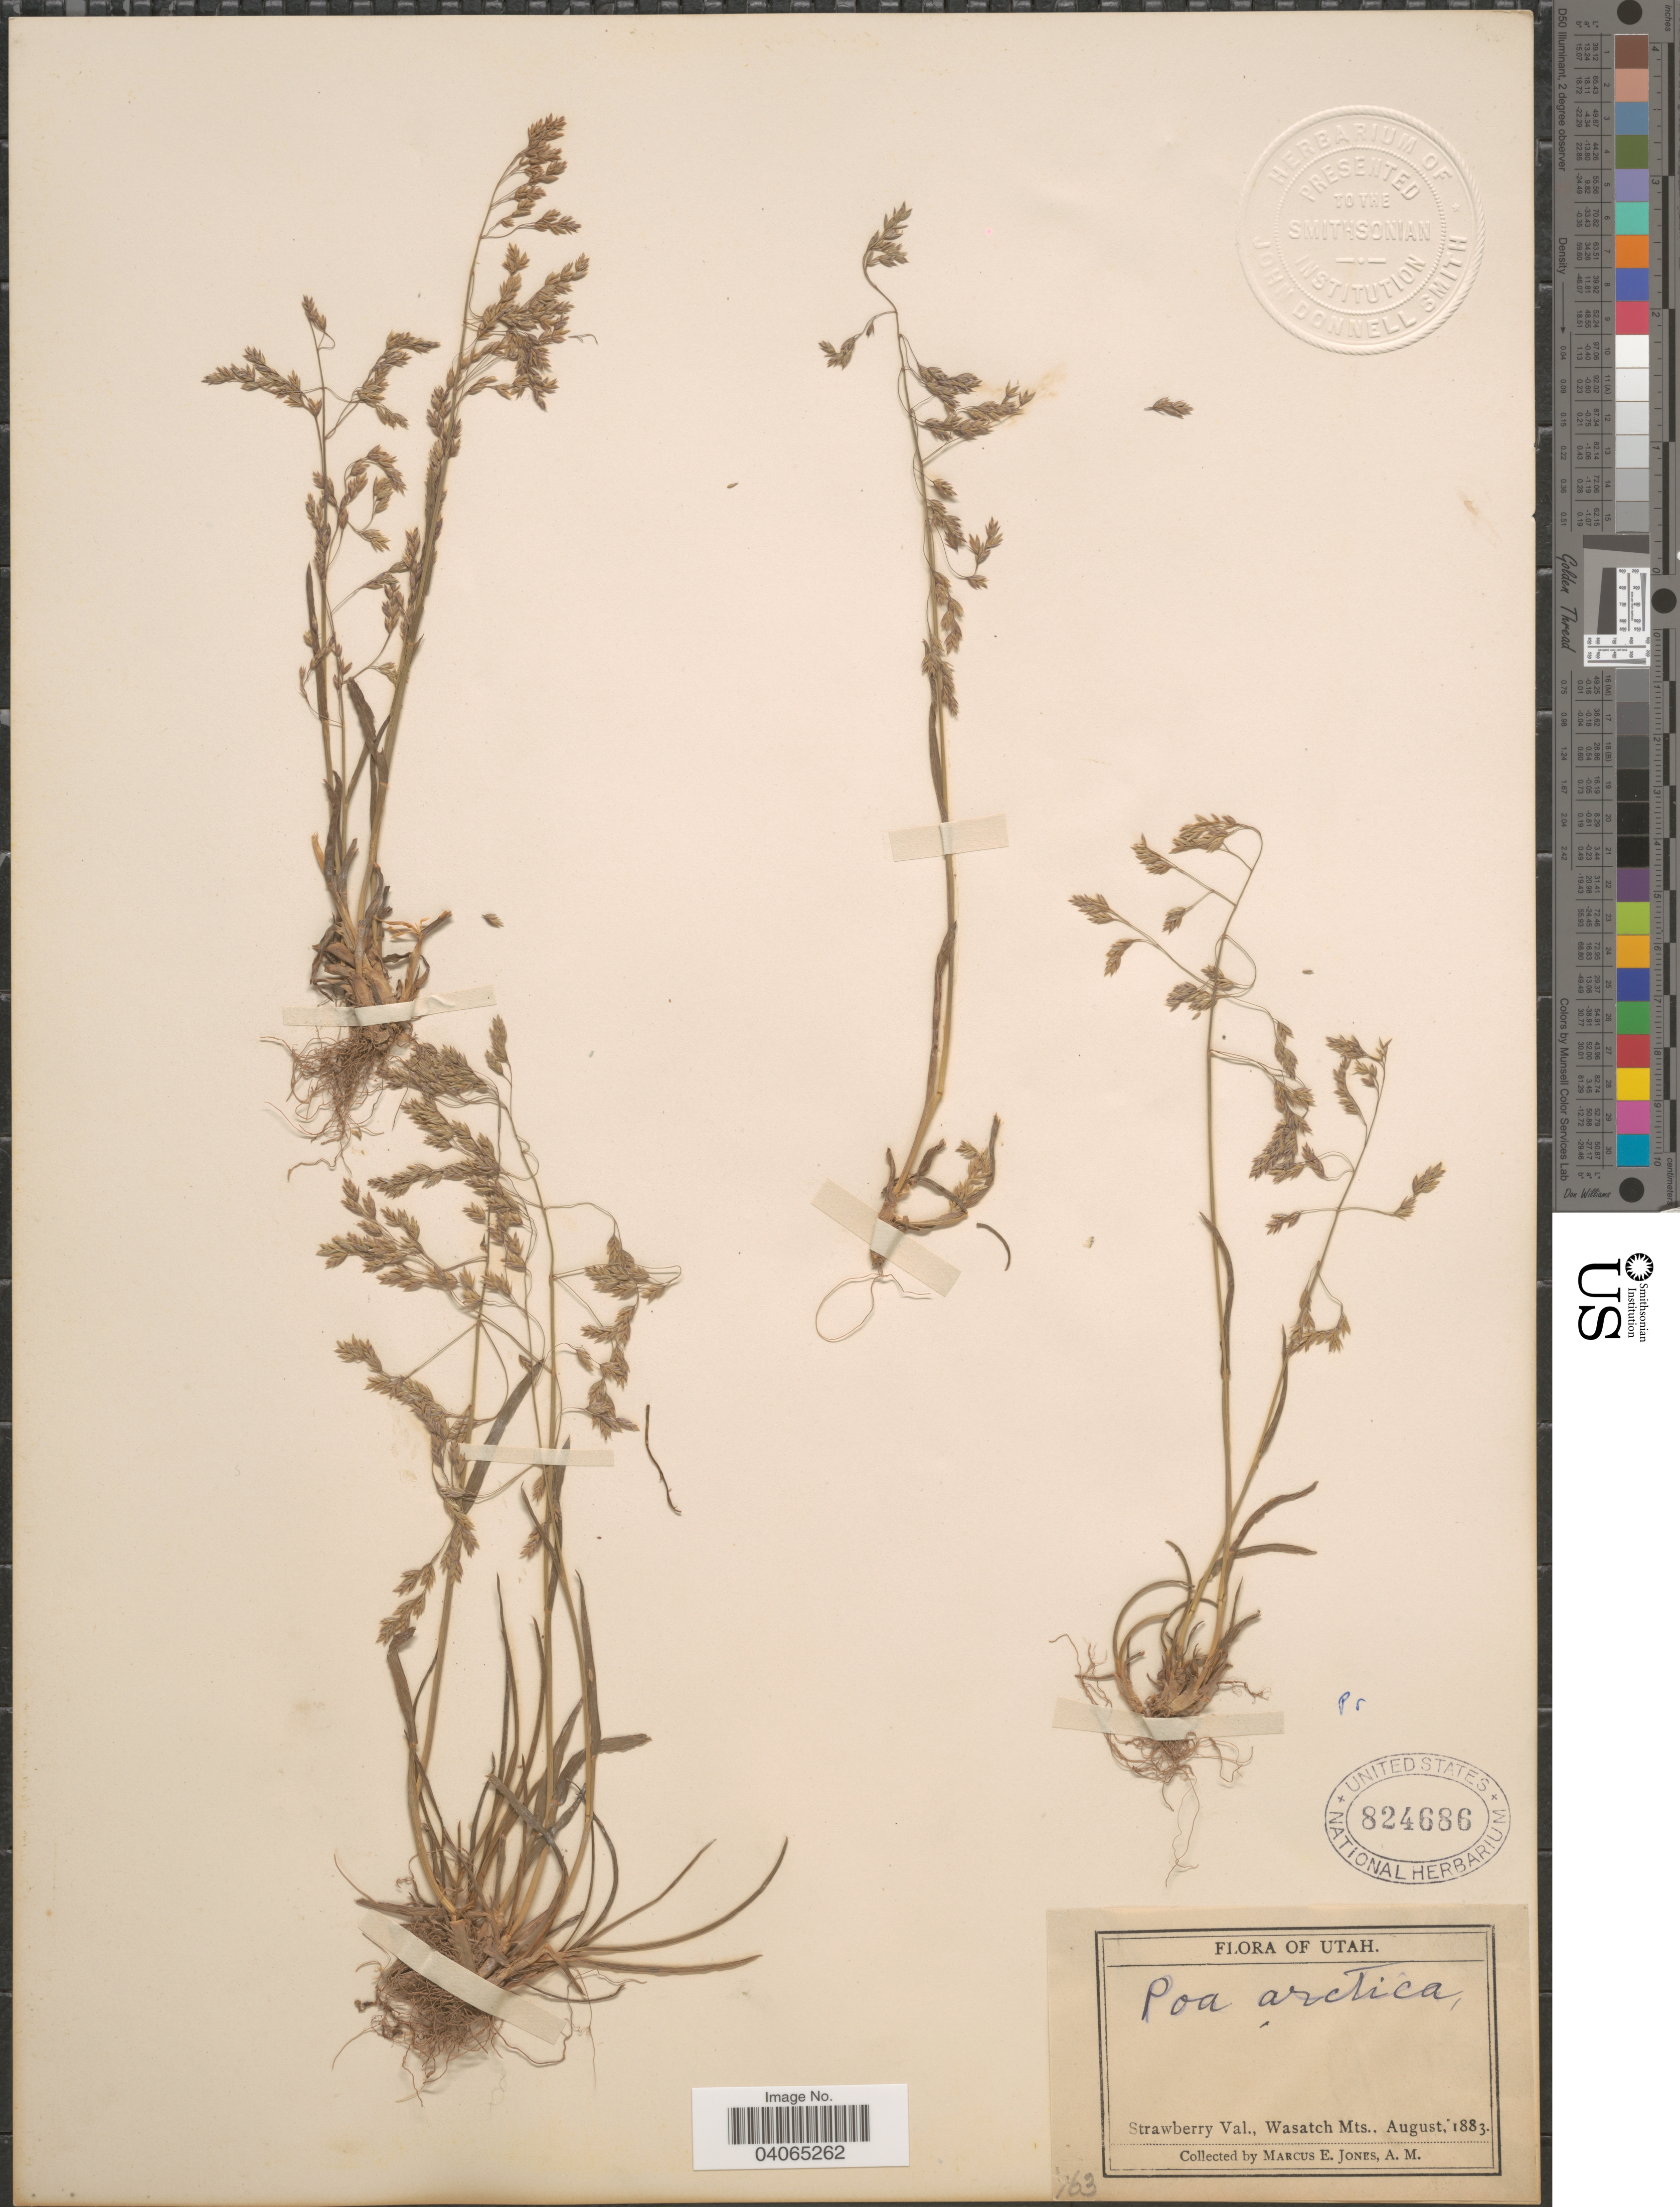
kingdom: Plantae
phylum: Tracheophyta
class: Liliopsida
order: Poales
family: Poaceae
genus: Poa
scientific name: Poa reflexa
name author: Vasey & Scribn.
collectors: M. E. Jones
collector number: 763*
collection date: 1883-08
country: United States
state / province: Utah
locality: Strawberry Val., Wasatch Mts.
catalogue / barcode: US 824686